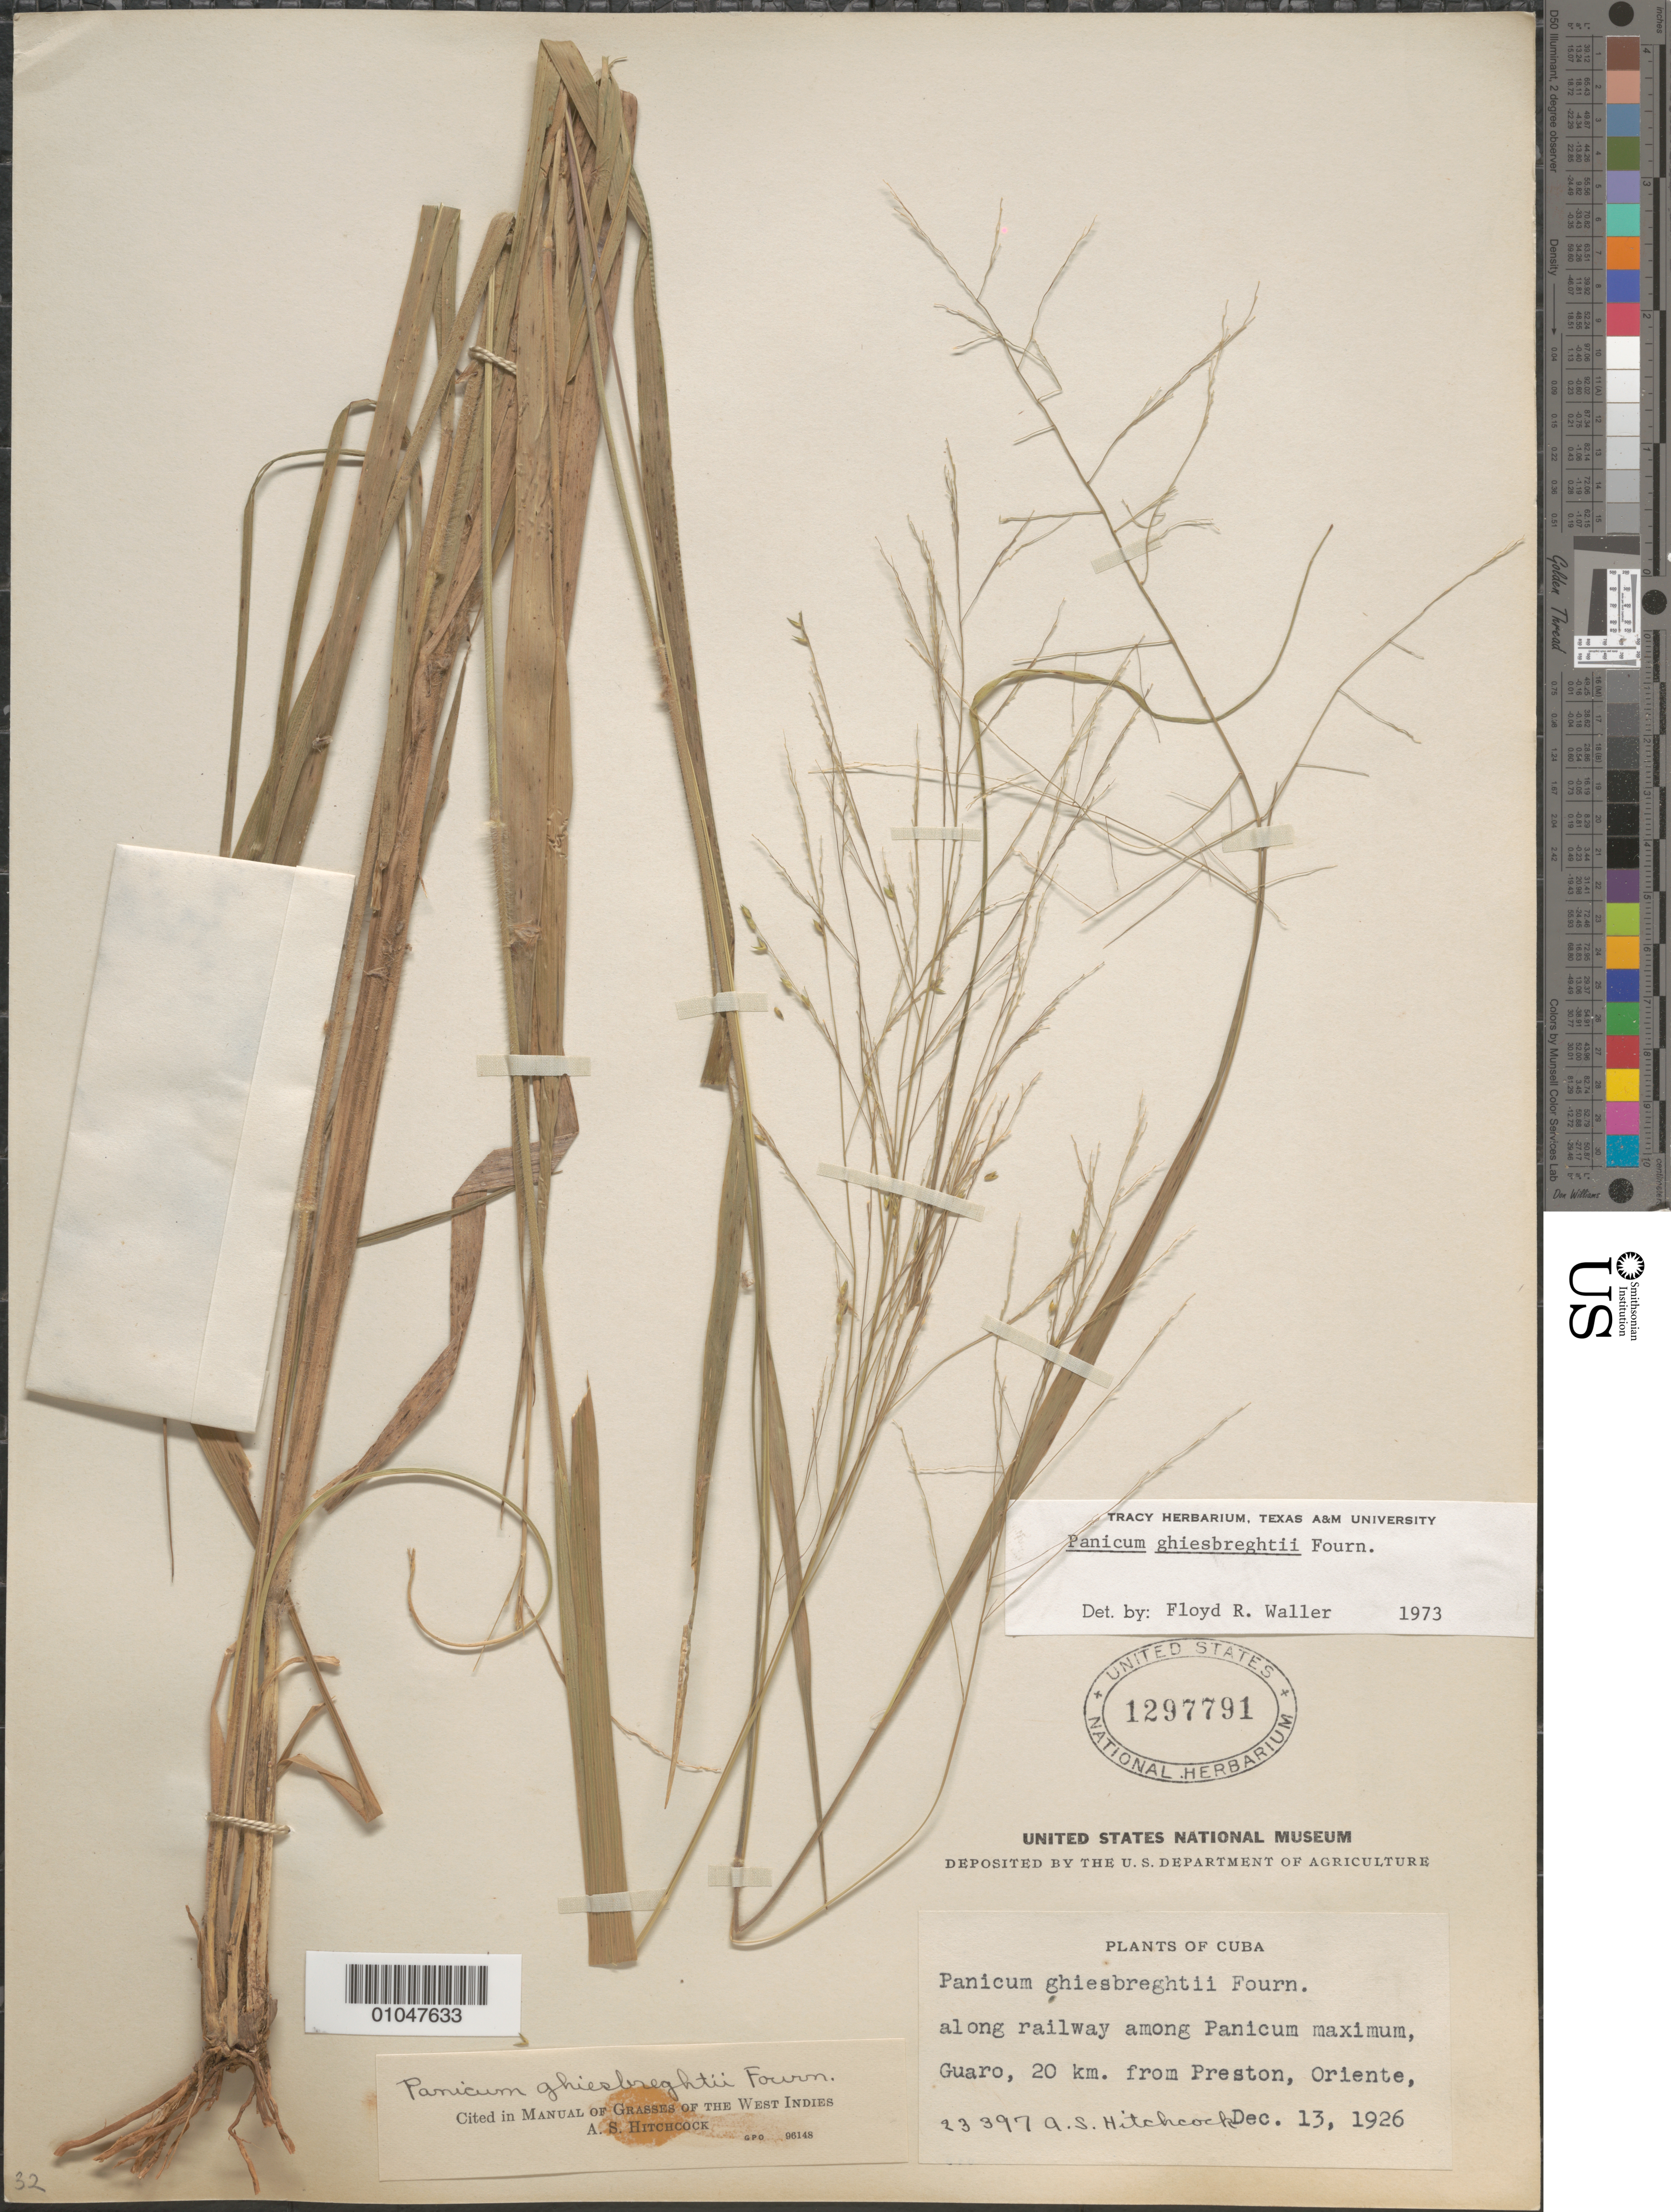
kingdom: Plantae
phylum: Tracheophyta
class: Liliopsida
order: Poales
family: Poaceae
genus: Panicum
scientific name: Panicum ghiesbreghtii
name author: E. Fourn.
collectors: A. S. Hitchcock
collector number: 23397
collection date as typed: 13 Dec 1826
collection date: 1826-12-13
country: Cuba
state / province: Holguín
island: Cuba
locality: Guaro, 20 km from Preston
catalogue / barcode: US 1297791